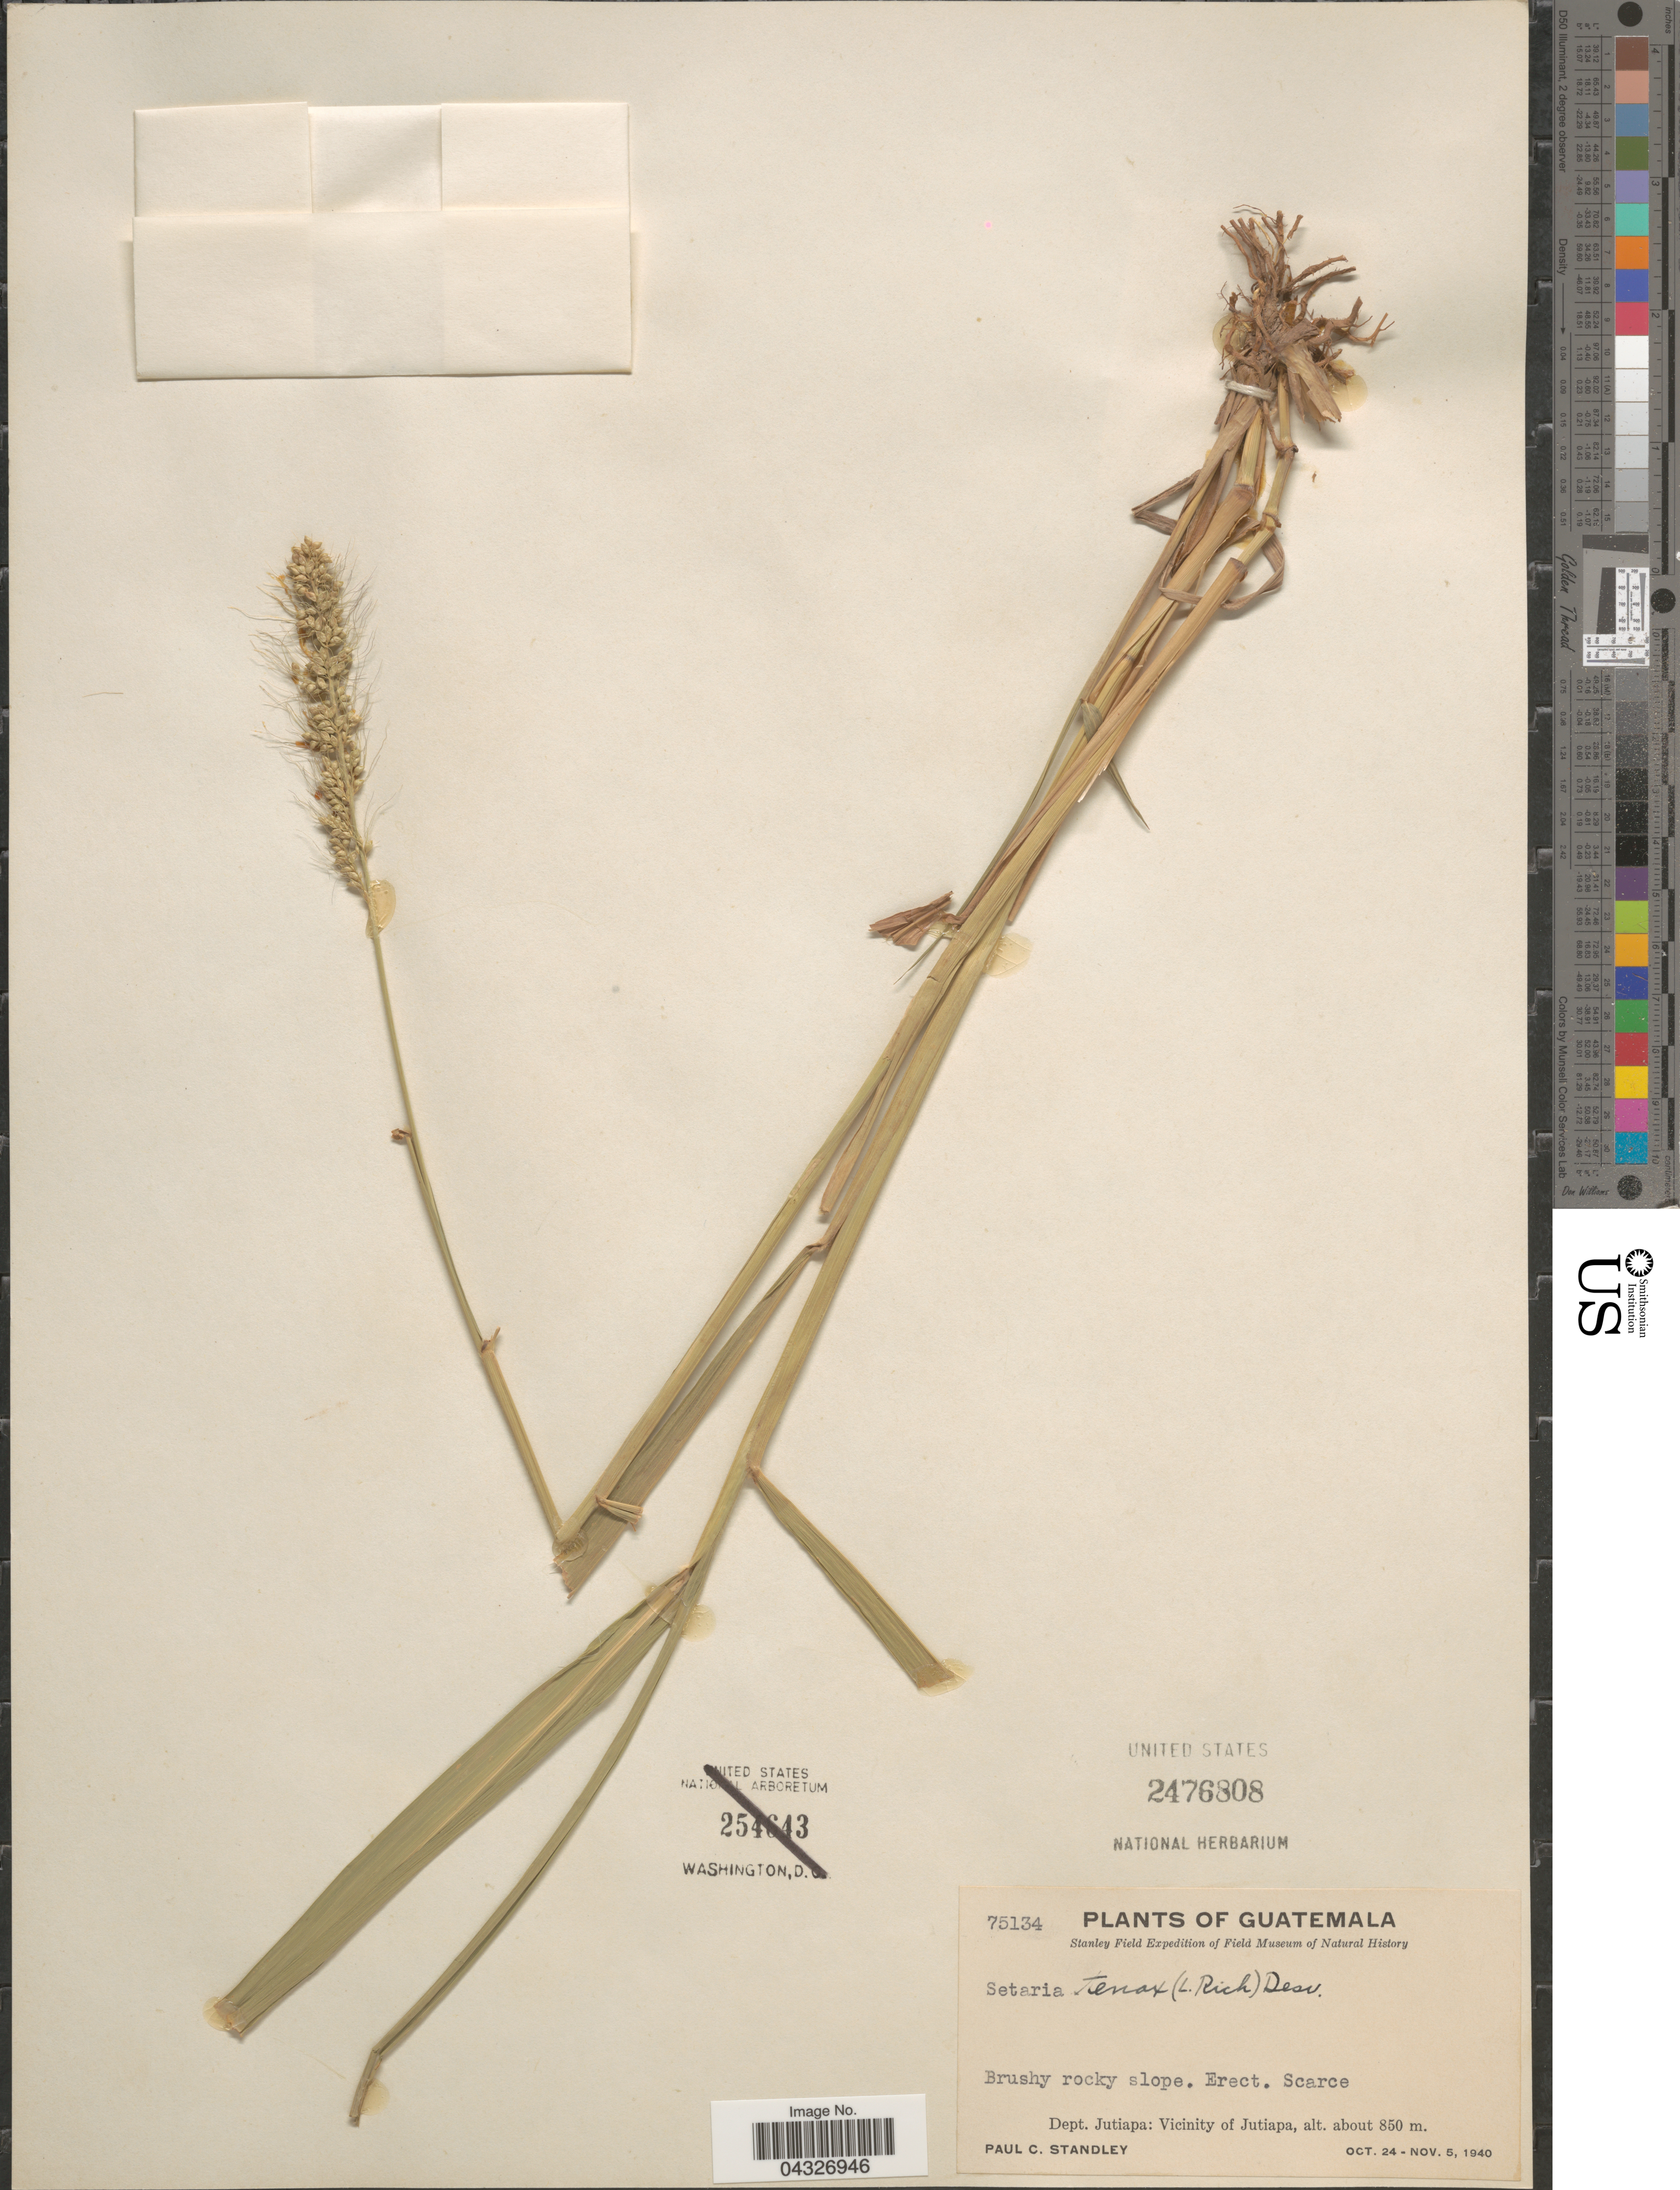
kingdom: Plantae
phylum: Tracheophyta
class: Liliopsida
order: Poales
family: Poaceae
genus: Setaria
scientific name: Setaria tenax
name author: (Rich.) Desv.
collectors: P. C. Standley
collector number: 75134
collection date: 1940-10-24/1940-11-05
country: Guatemala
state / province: Jutiapa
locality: Stanley Field Expedition of Field Museum of Natural History. Dept. Jutiapa: Vicinity of Jutiapa.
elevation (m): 850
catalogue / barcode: US 2476808